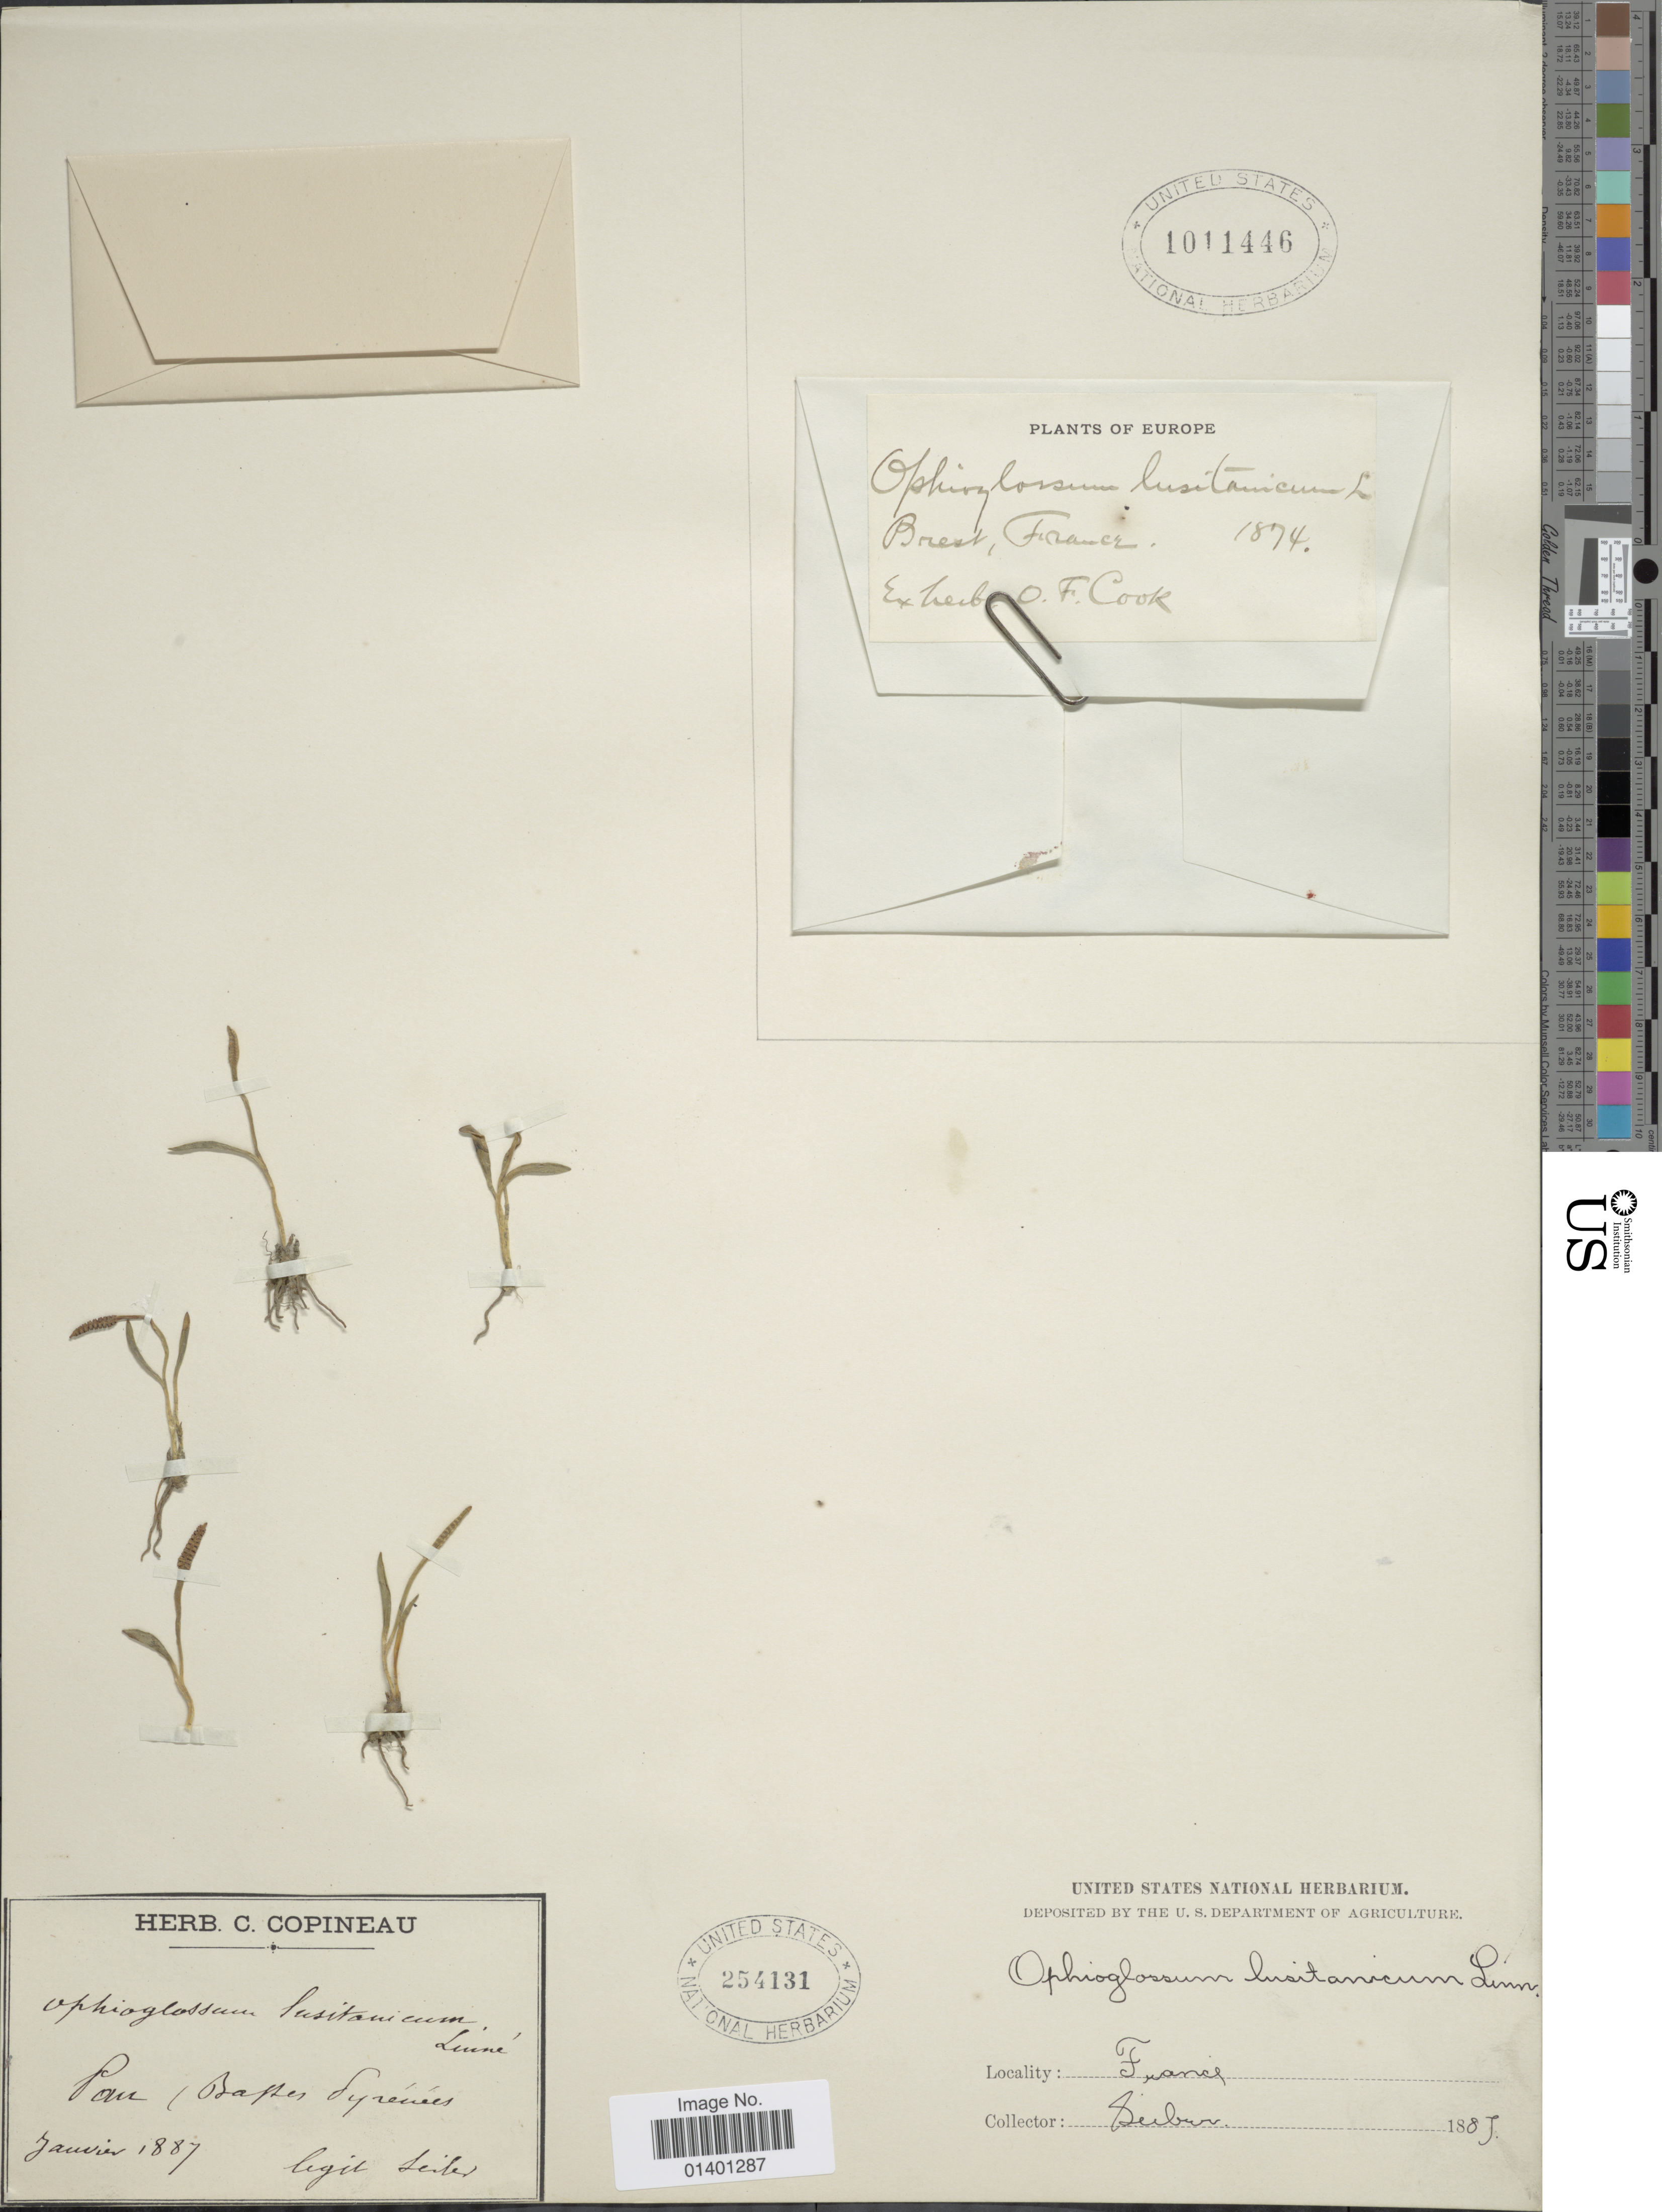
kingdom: Plantae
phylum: Tracheophyta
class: Polypodiopsida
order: Ophioglossales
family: Ophioglossaceae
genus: Ophioglossum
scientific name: Ophioglossum lusitanicum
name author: L.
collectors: -- Sieber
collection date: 1887-01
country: France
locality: Pan (Baffen Pyrenees) [interpreted]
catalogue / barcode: US 254131